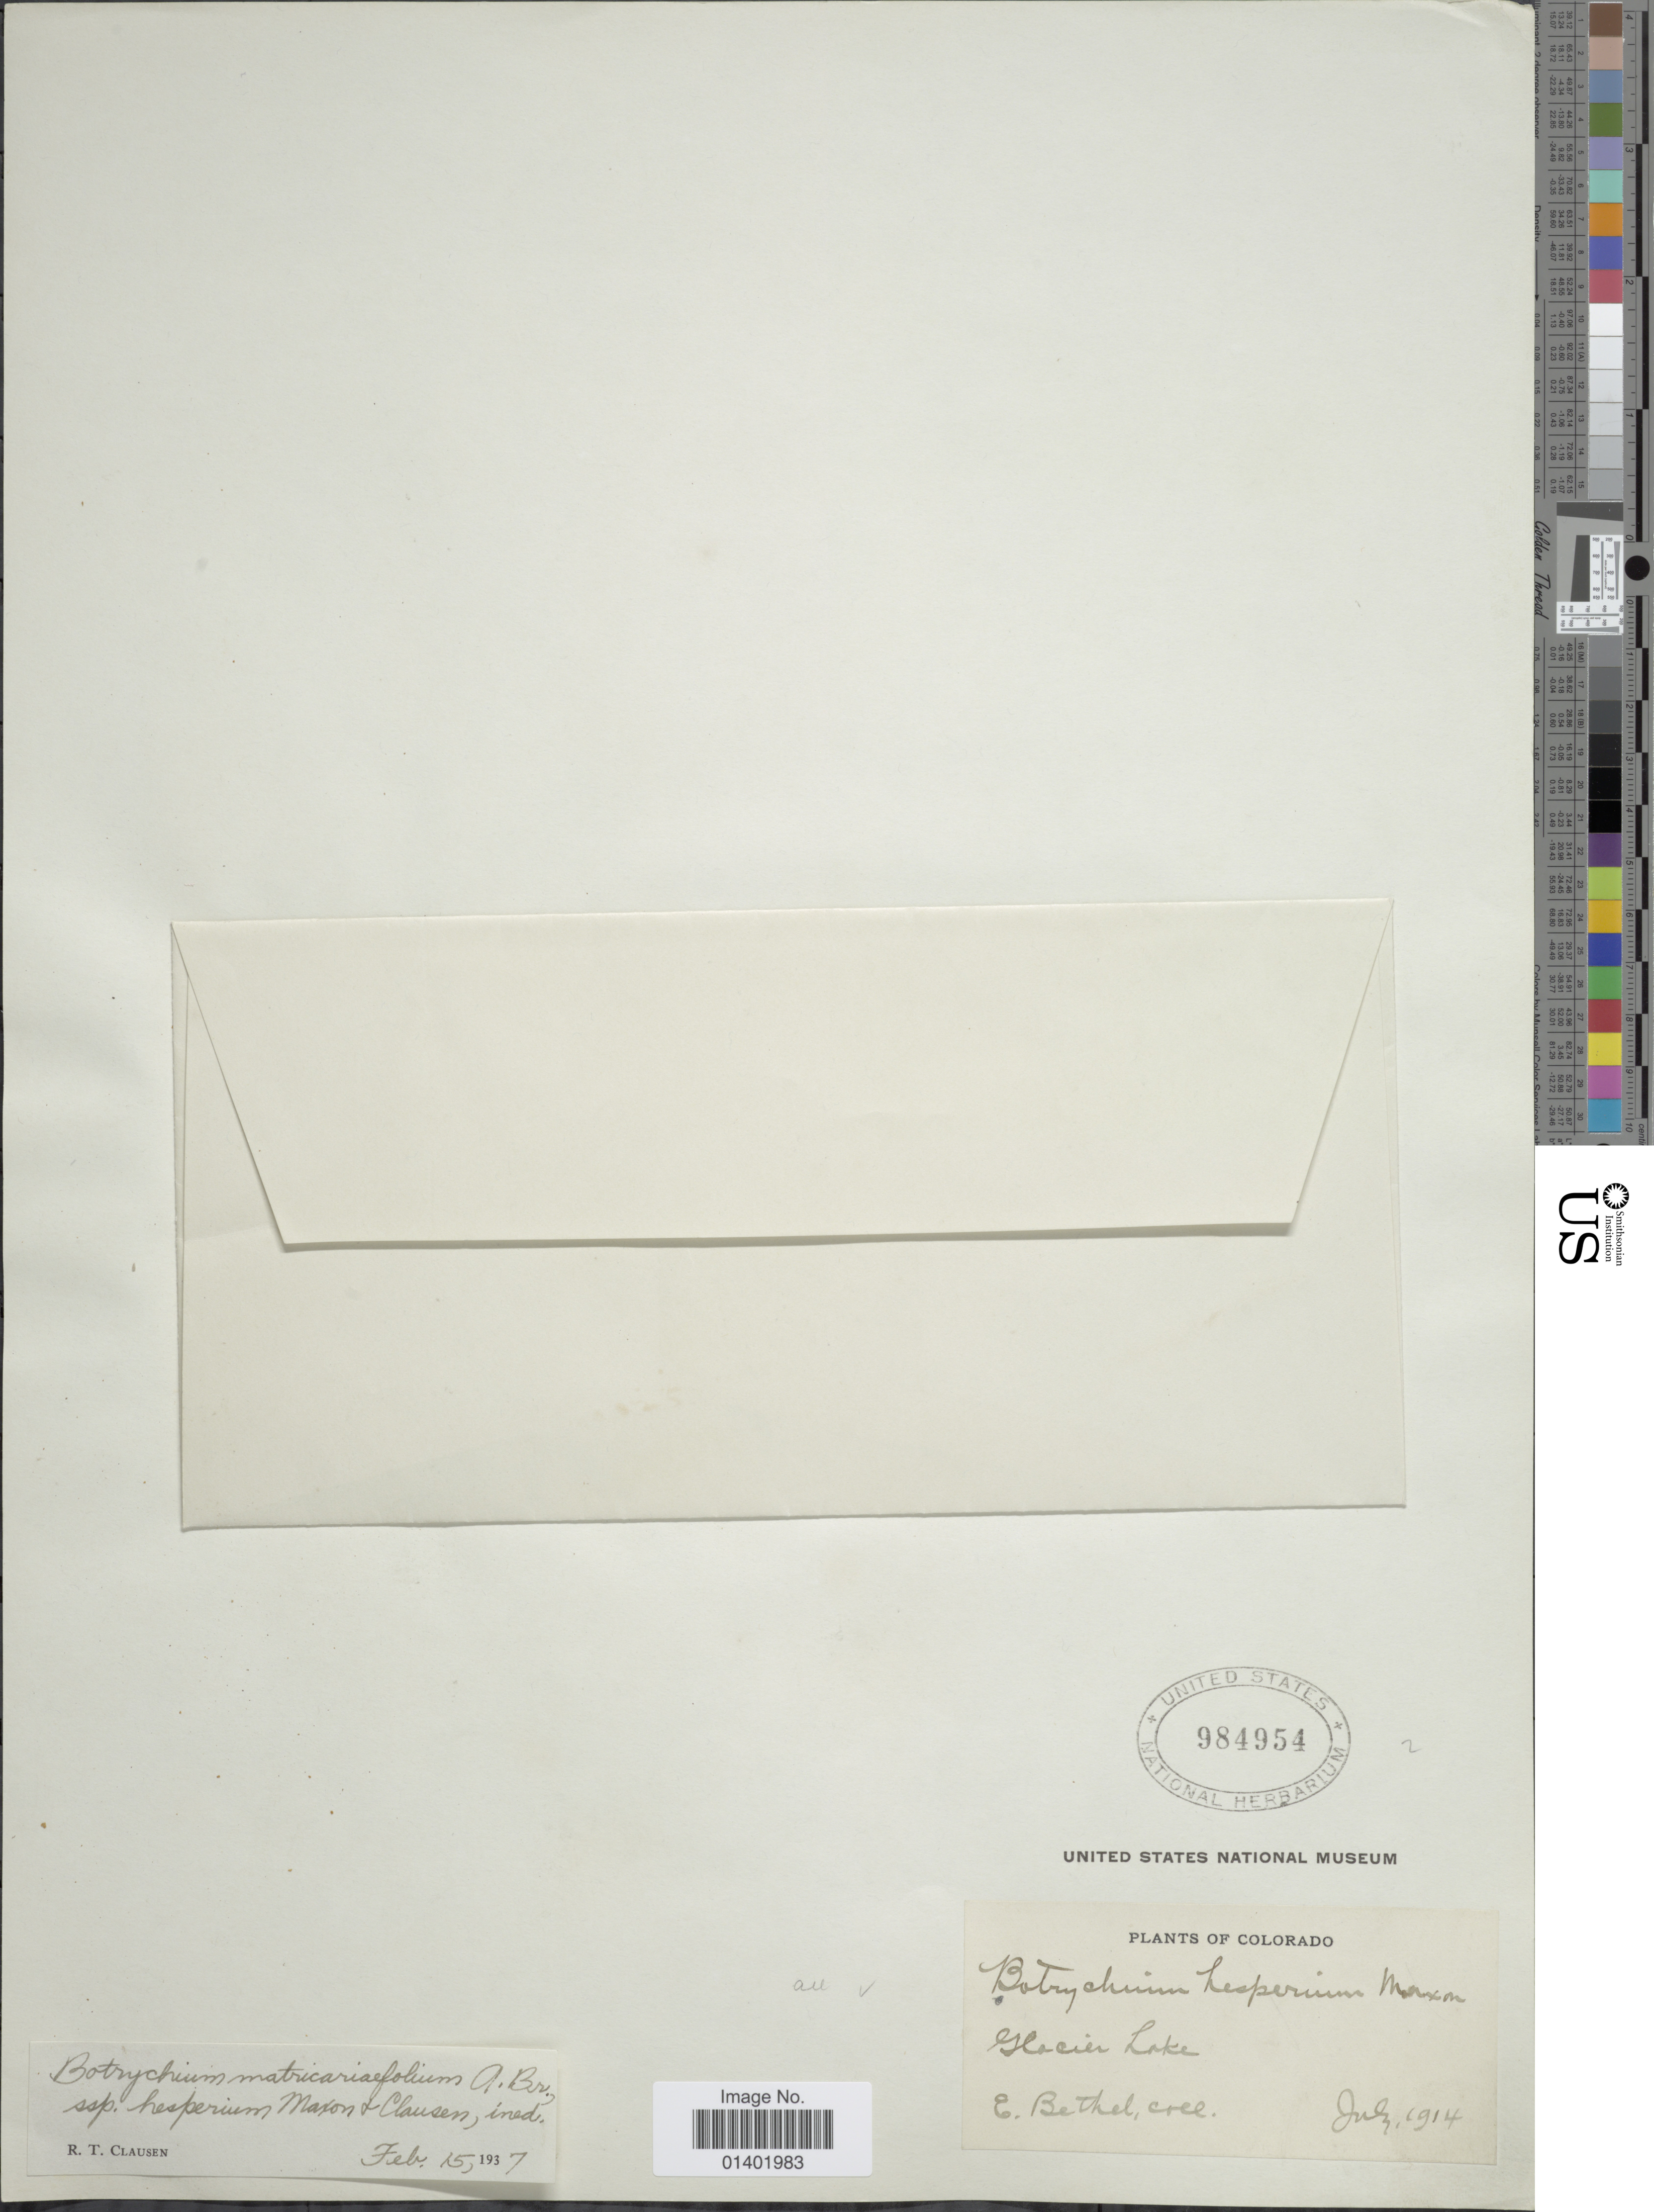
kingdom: Plantae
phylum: Tracheophyta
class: Polypodiopsida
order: Ophioglossales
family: Ophioglossaceae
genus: Botrychium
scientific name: Botrychium hesperium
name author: (Maxon & R.T. Clausen) W.H. Wagner & Lellinger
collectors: E. Bethel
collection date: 1914-07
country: United States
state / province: Colorado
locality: Glacier Lake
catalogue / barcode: US 984954